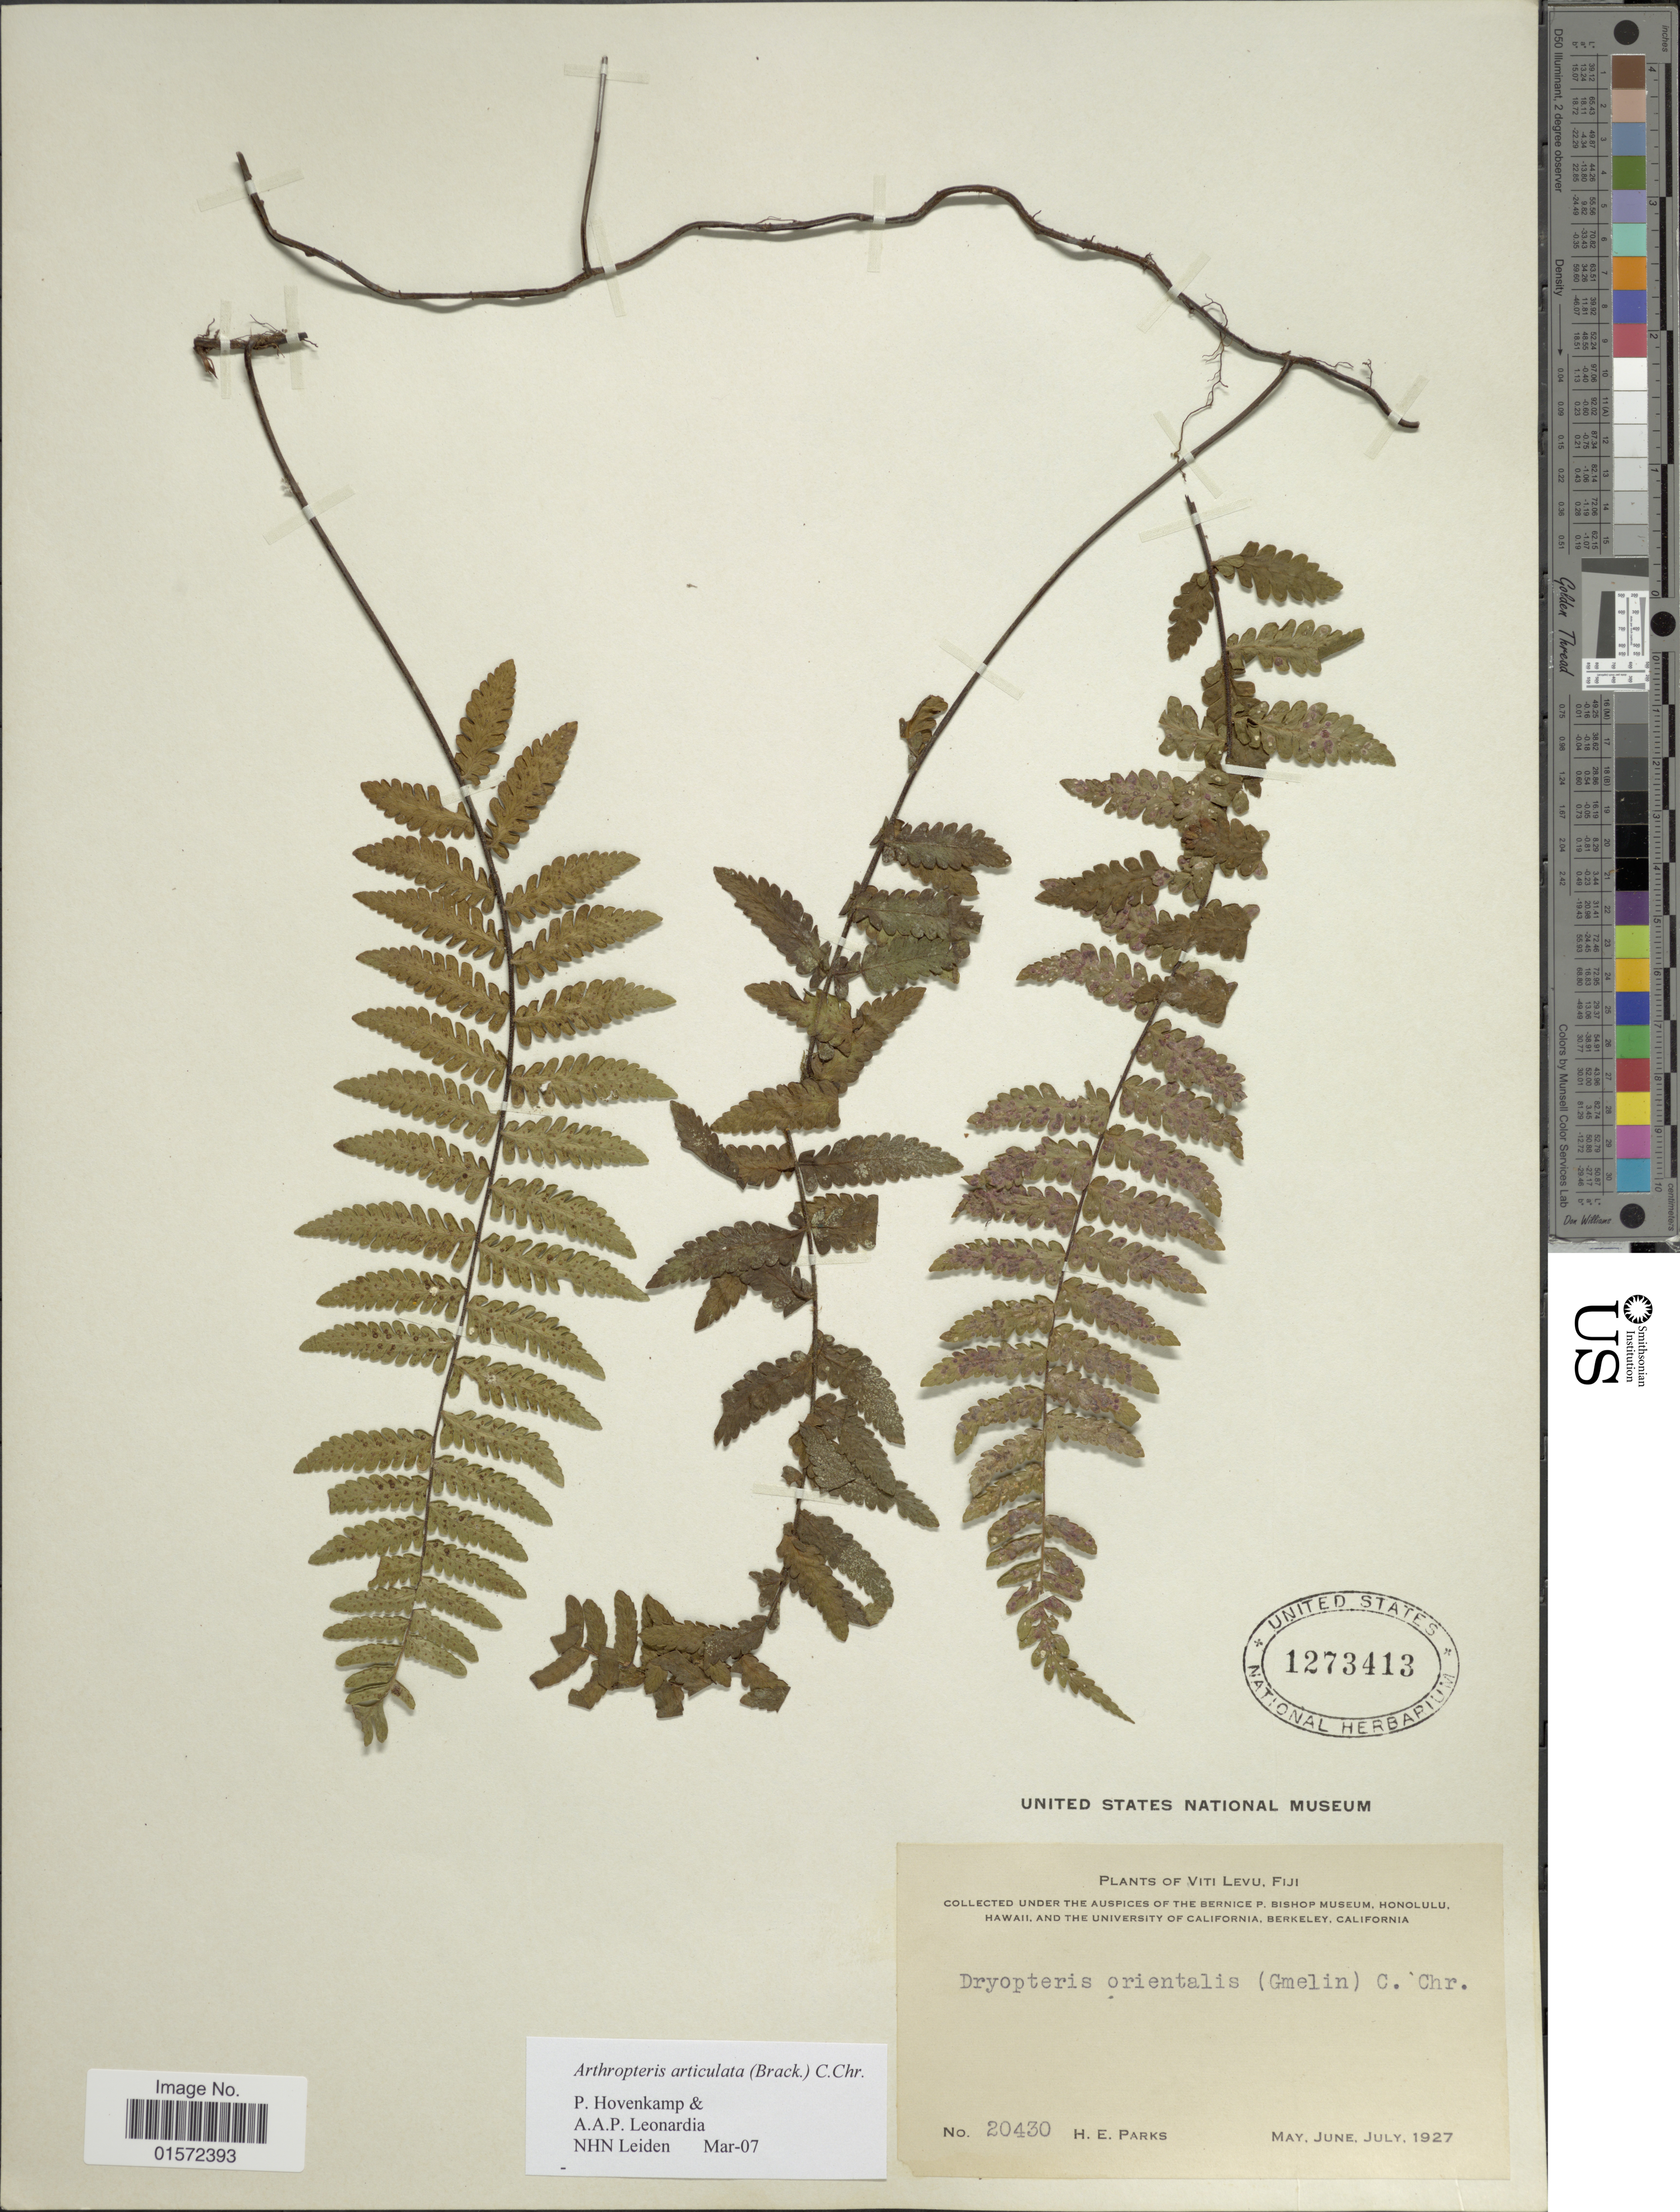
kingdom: Plantae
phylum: Tracheophyta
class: Polypodiopsida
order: Polypodiales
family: Tectariaceae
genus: Arthropteris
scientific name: Arthropteris articulata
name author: (Brack.) C. Chr.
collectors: H. E. Parks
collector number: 20430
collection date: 1927-05/1927-07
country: Fiji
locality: Viti-Levu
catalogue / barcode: US 1273413